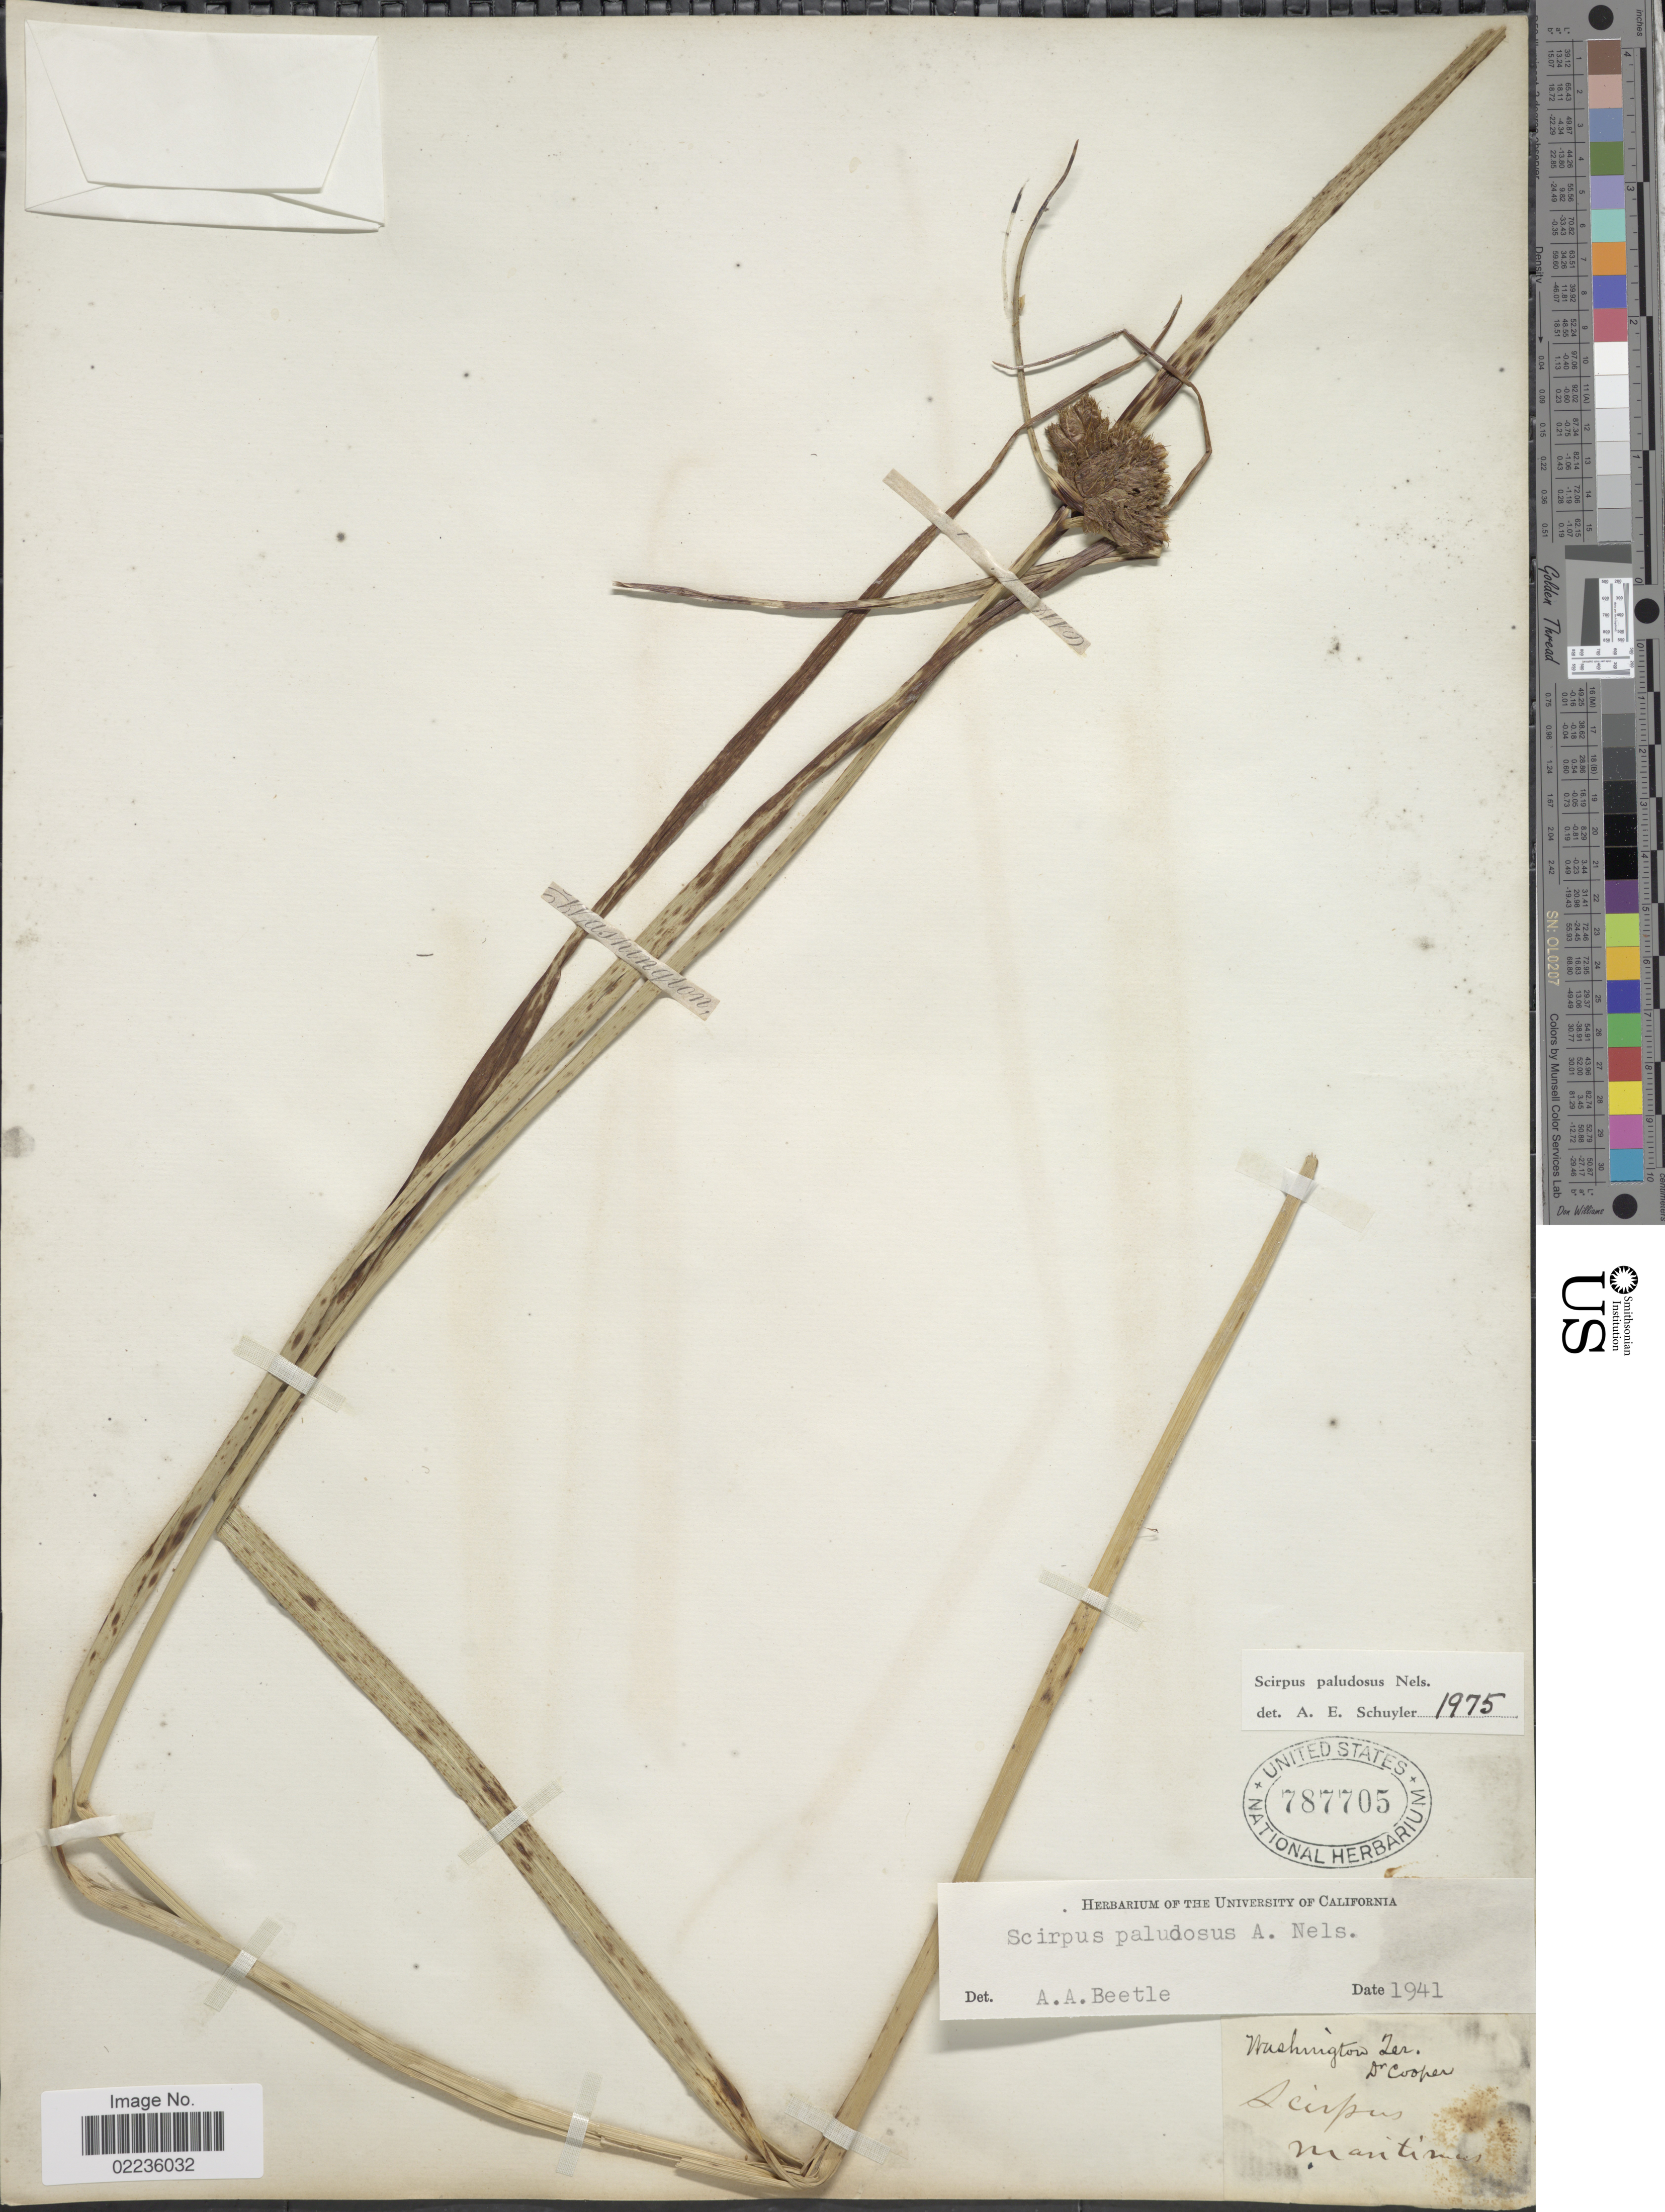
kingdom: Plantae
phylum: Tracheophyta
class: Liliopsida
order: Poales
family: Cyperaceae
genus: Bolboschoenus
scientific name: Bolboschoenus maritimus subsp. paludosus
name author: (A. Nelson) T. Koyama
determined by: Strong, M. T., (US), Smithsonian Institution - National Museum of Natural History (UNITED STATES)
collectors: -- Cooper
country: United States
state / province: Washington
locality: Washinton Ter.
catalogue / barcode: US 787705